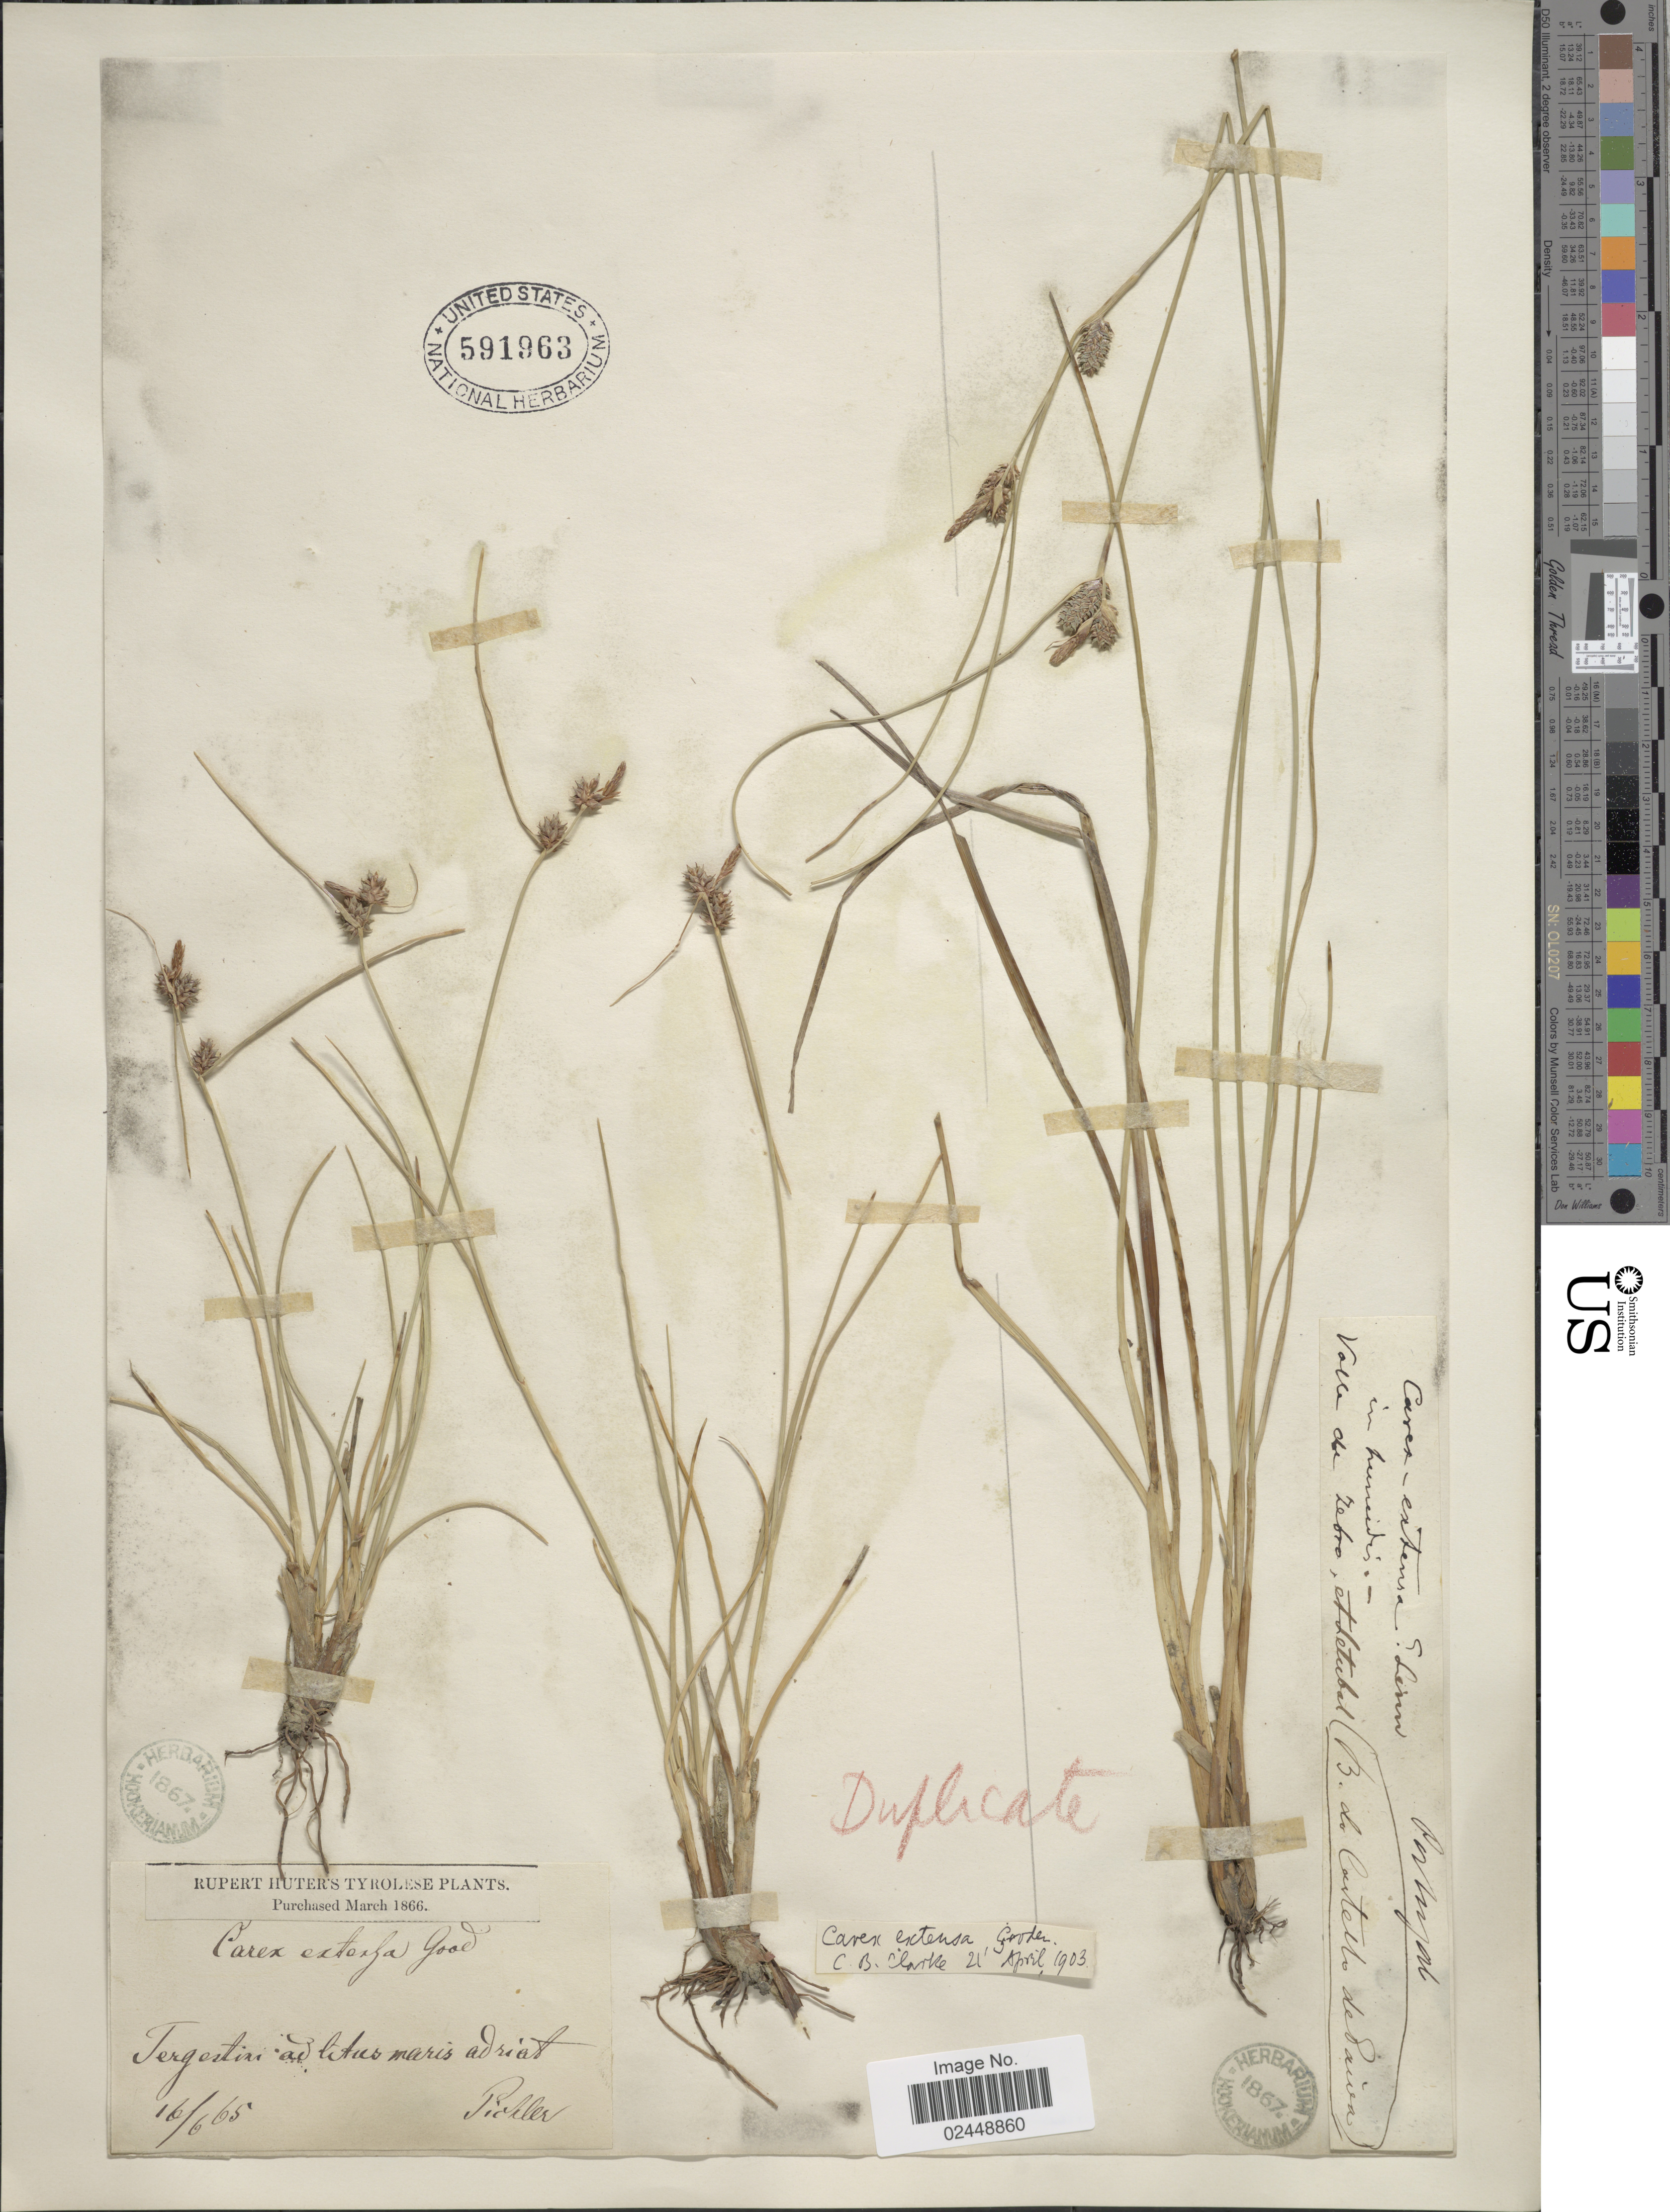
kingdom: Plantae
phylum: Tracheophyta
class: Liliopsida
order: Poales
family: Cyperaceae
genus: Carex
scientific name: Carex extensa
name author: Gooden.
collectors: -. Pickler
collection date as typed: Transcribed d/m/y: 16/6/65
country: Austria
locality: Rupert Huter's Tyrolese, Tersetini ad litus maris adriat [interpreted]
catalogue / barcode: US 591963